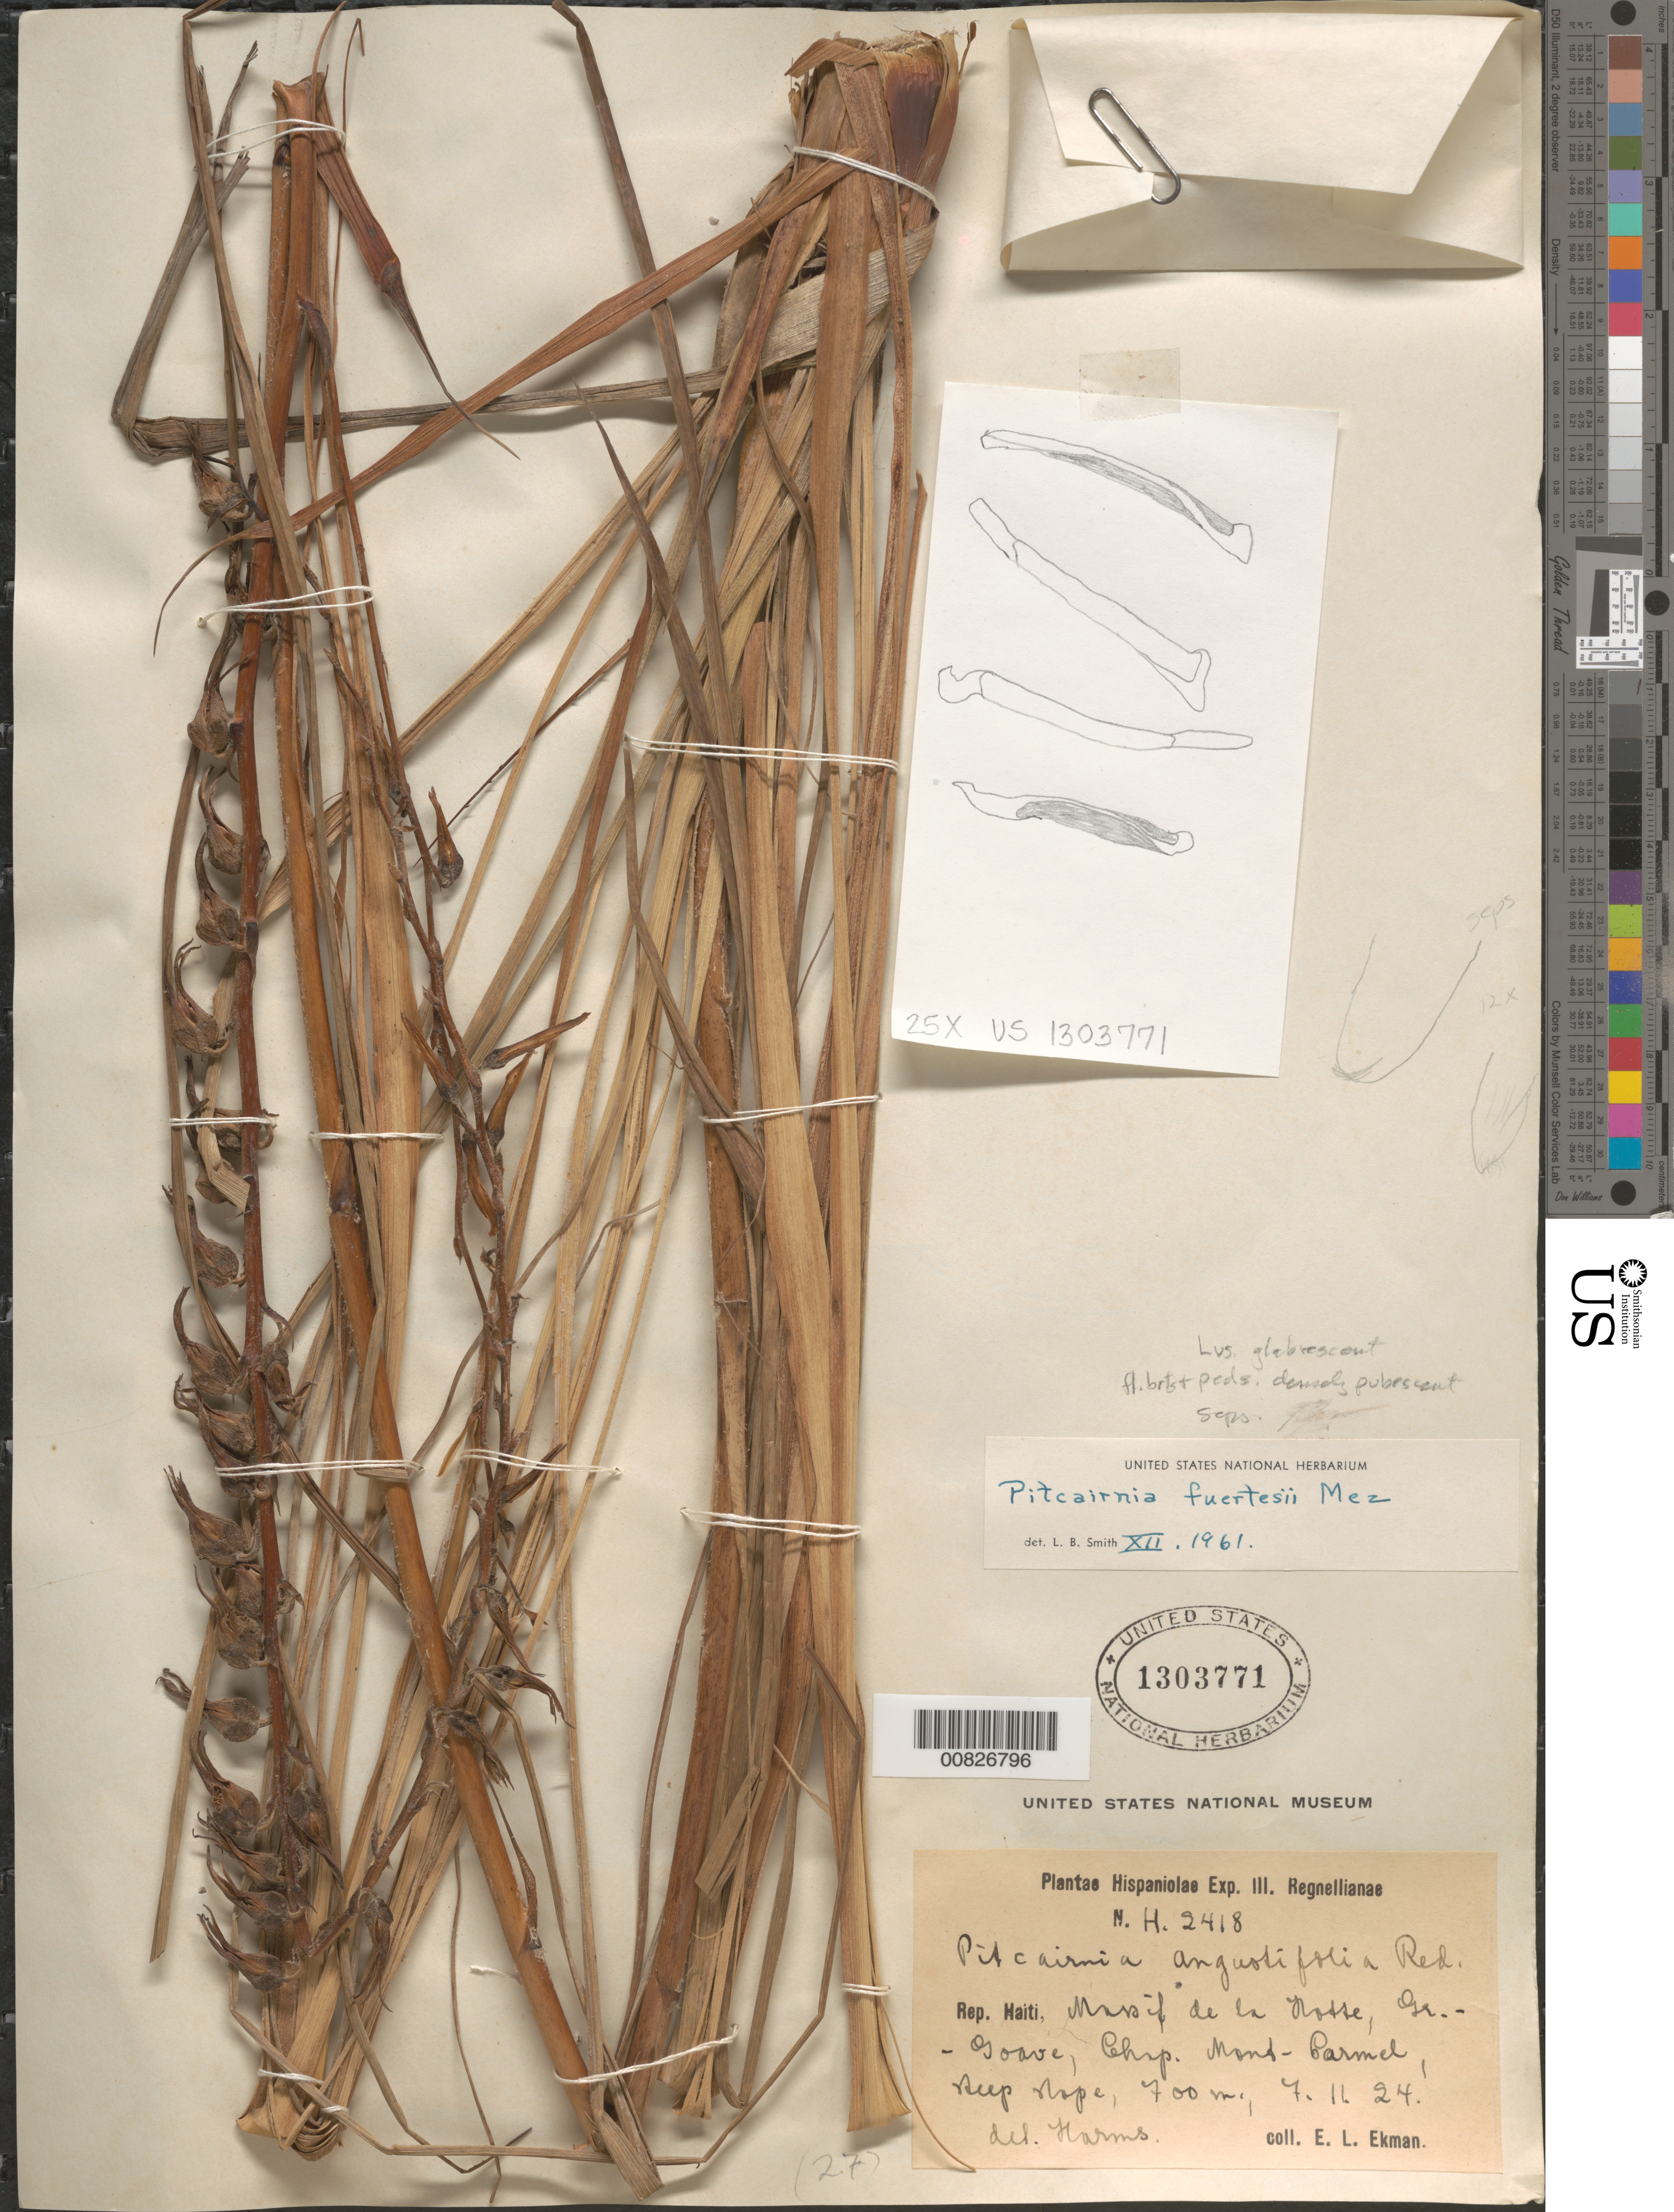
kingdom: Plantae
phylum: Tracheophyta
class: Liliopsida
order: Poales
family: Bromeliaceae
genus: Pitcairnia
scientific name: Pitcairnia fuertesii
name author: Mez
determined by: Smith, Lyman B., (US), NMNH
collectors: E. L. Ekman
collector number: H 2418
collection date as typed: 07 Nov 1924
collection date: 1924-11-07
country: Haiti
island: Hispaniola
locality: Massif de la Hotte "Gd.-Goave, Chrp. Mont-Carmel. Dup Nope"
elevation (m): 700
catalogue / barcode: US 1303771